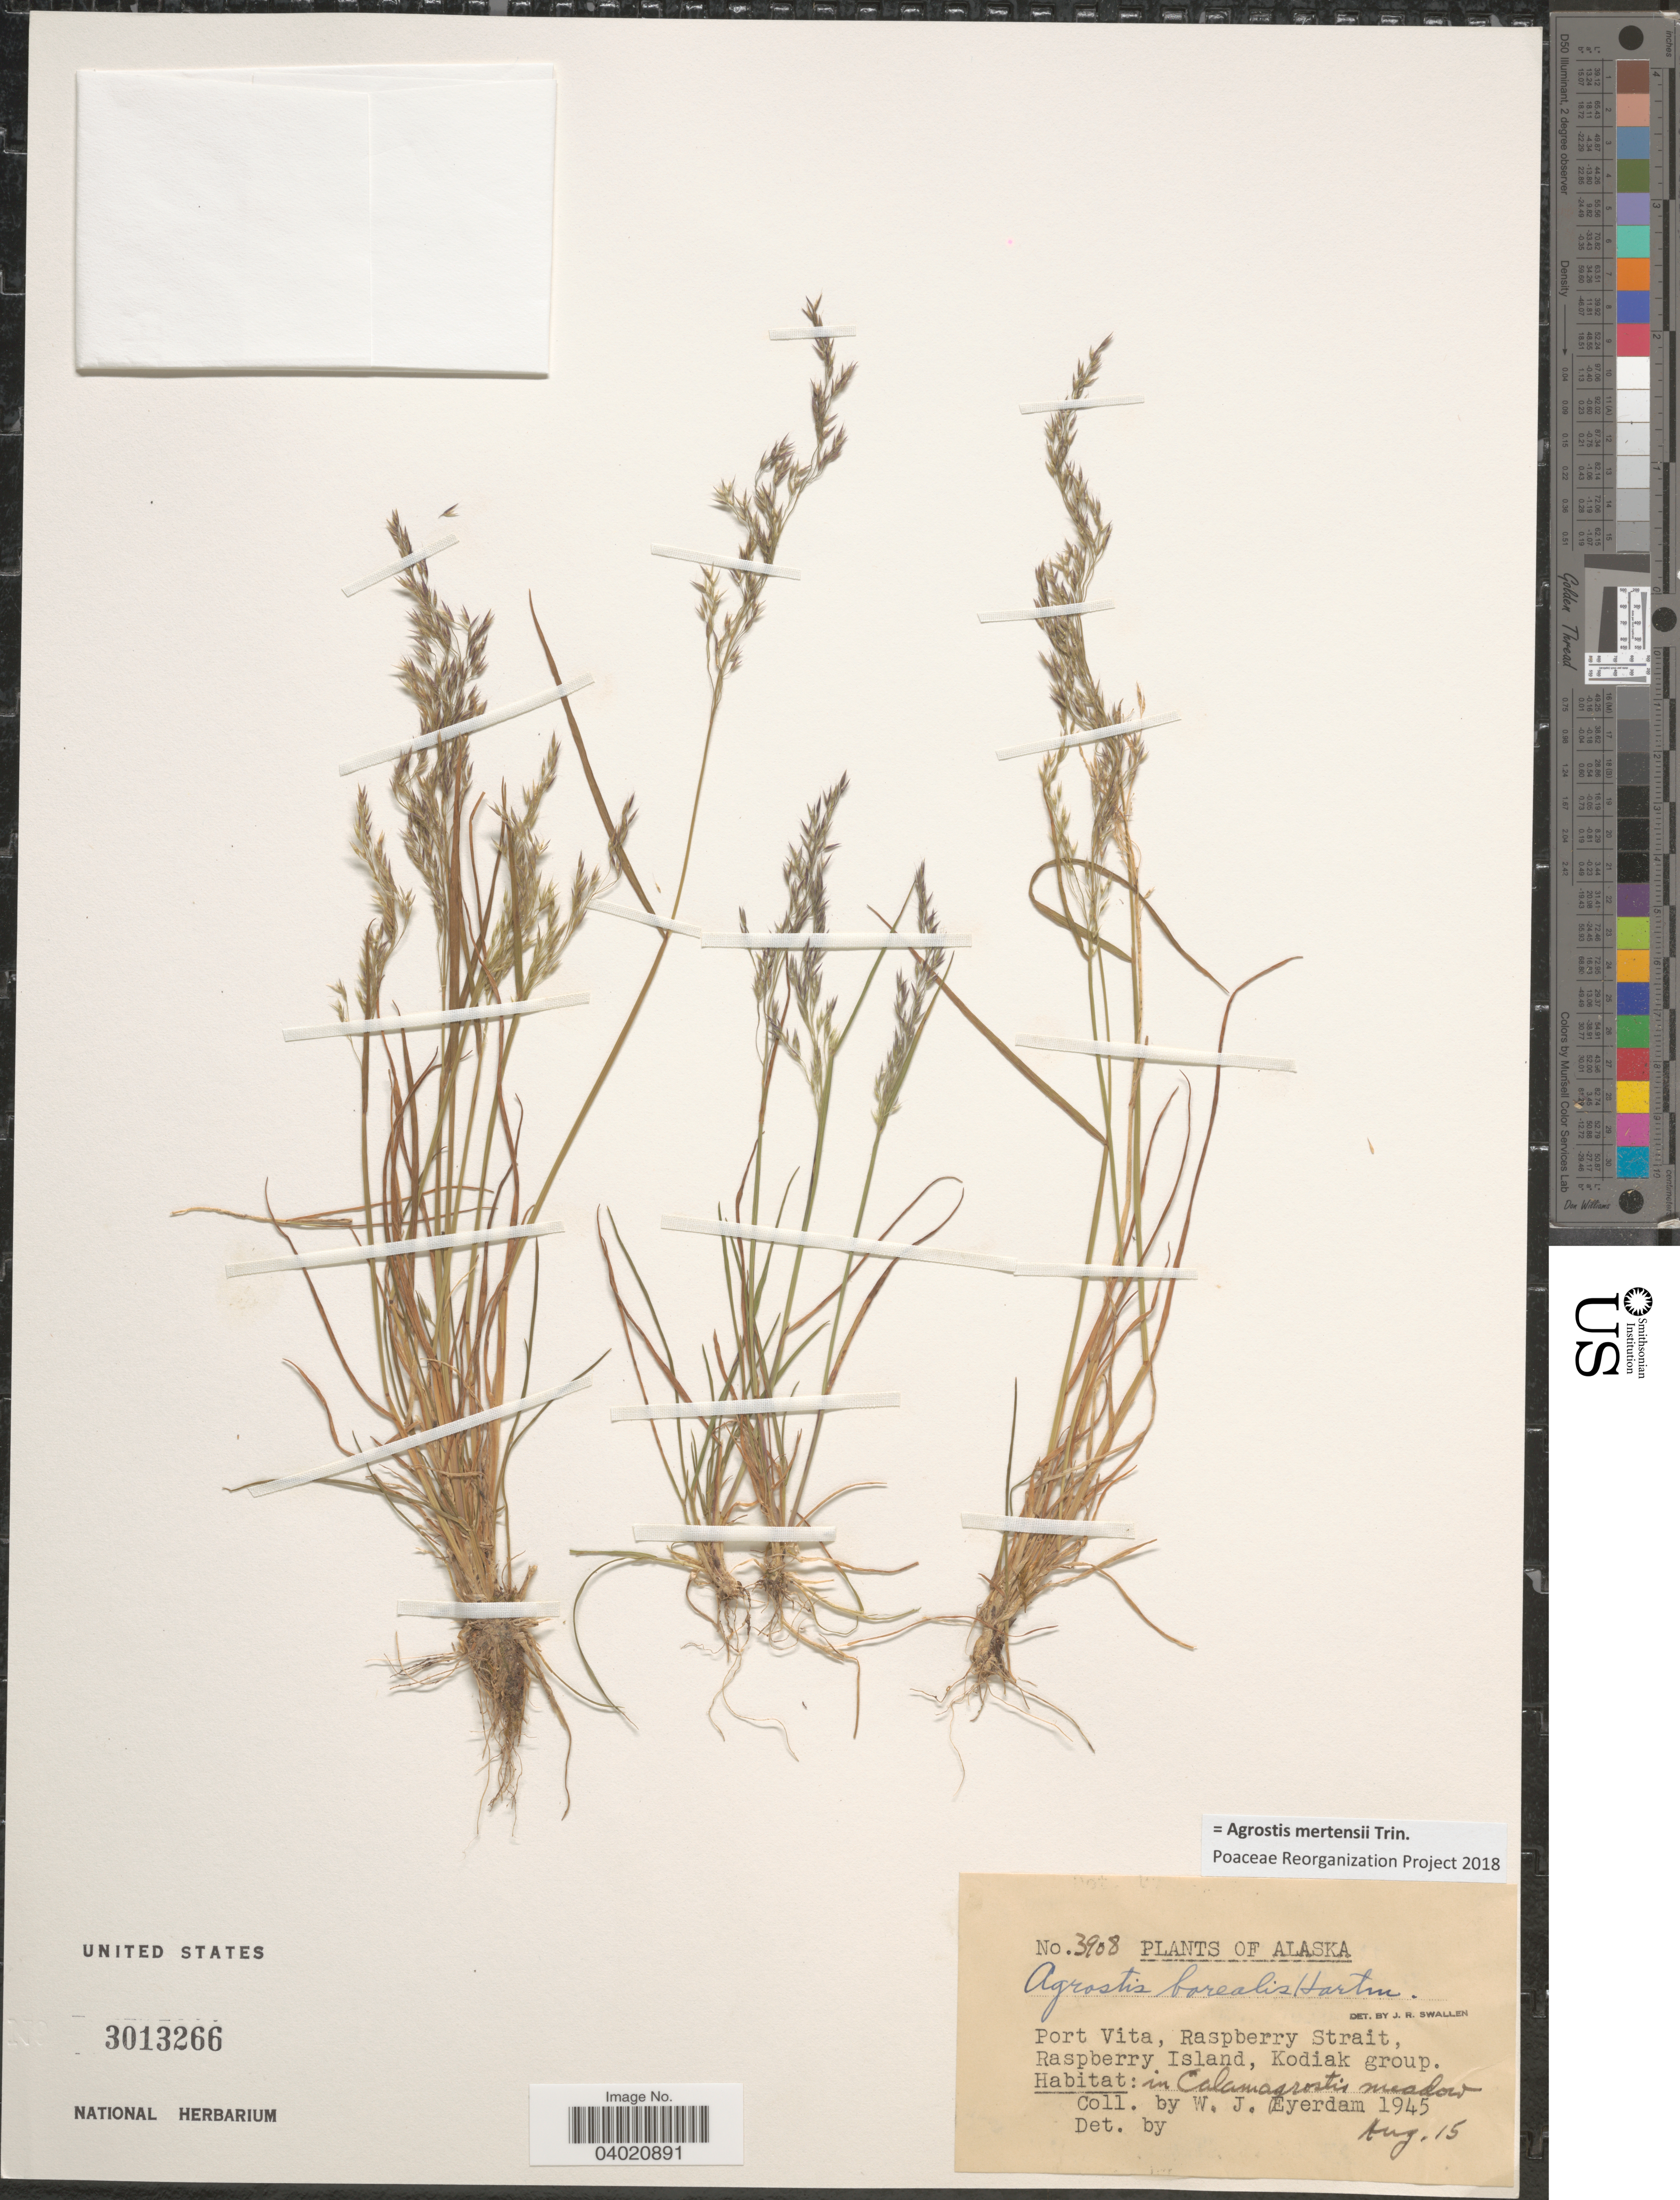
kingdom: Plantae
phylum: Tracheophyta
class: Liliopsida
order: Poales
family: Poaceae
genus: Agrostis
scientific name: Agrostis mertensii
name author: Trin.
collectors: W. J. Eyerdam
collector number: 3908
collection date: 1945-08-15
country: United States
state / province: Alaska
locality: Port Vita, Raspberry Strait, Raspberry Island, Kodiak group.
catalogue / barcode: US 3013266